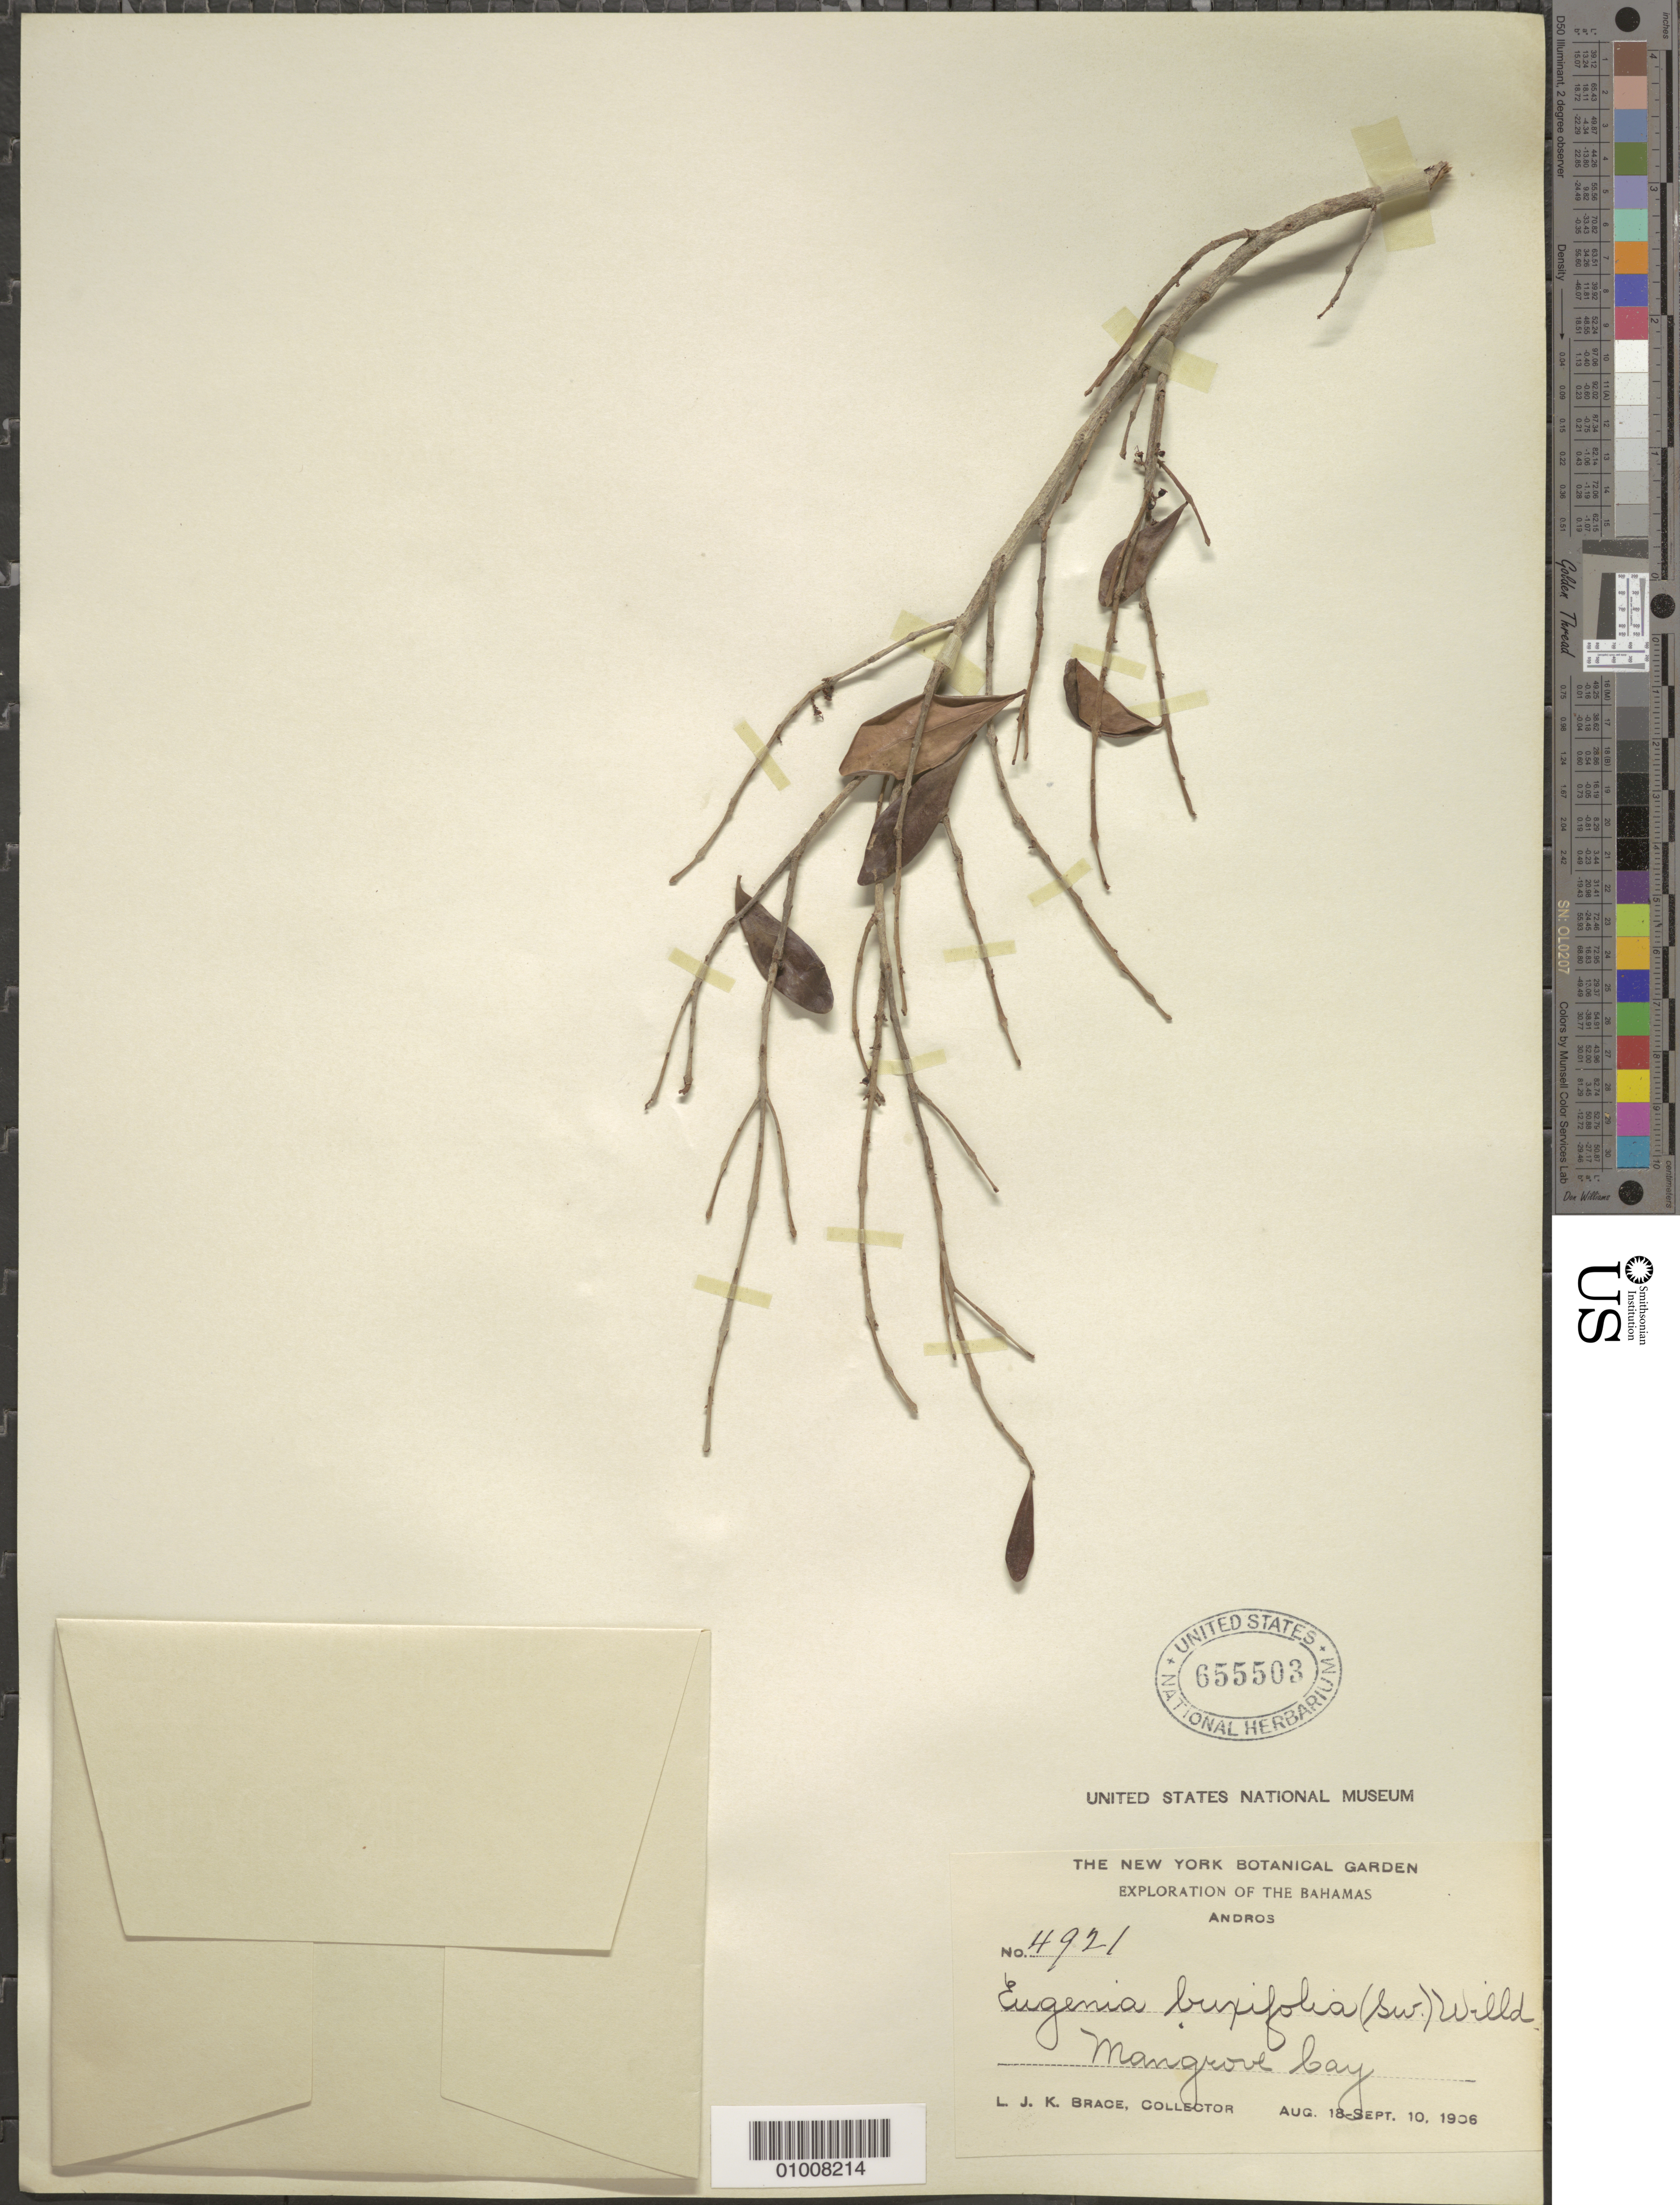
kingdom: Plantae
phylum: Tracheophyta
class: Magnoliopsida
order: Myrtales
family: Myrtaceae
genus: Eugenia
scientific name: Eugenia foetida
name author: Pers.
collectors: L. J. K. Brace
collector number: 4921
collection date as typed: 18 Aug 1906 to 10 Sep 1906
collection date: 1906-08-18/1906-09-10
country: Bahamas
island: Andros I.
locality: Mangrove Cay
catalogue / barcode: US 655503